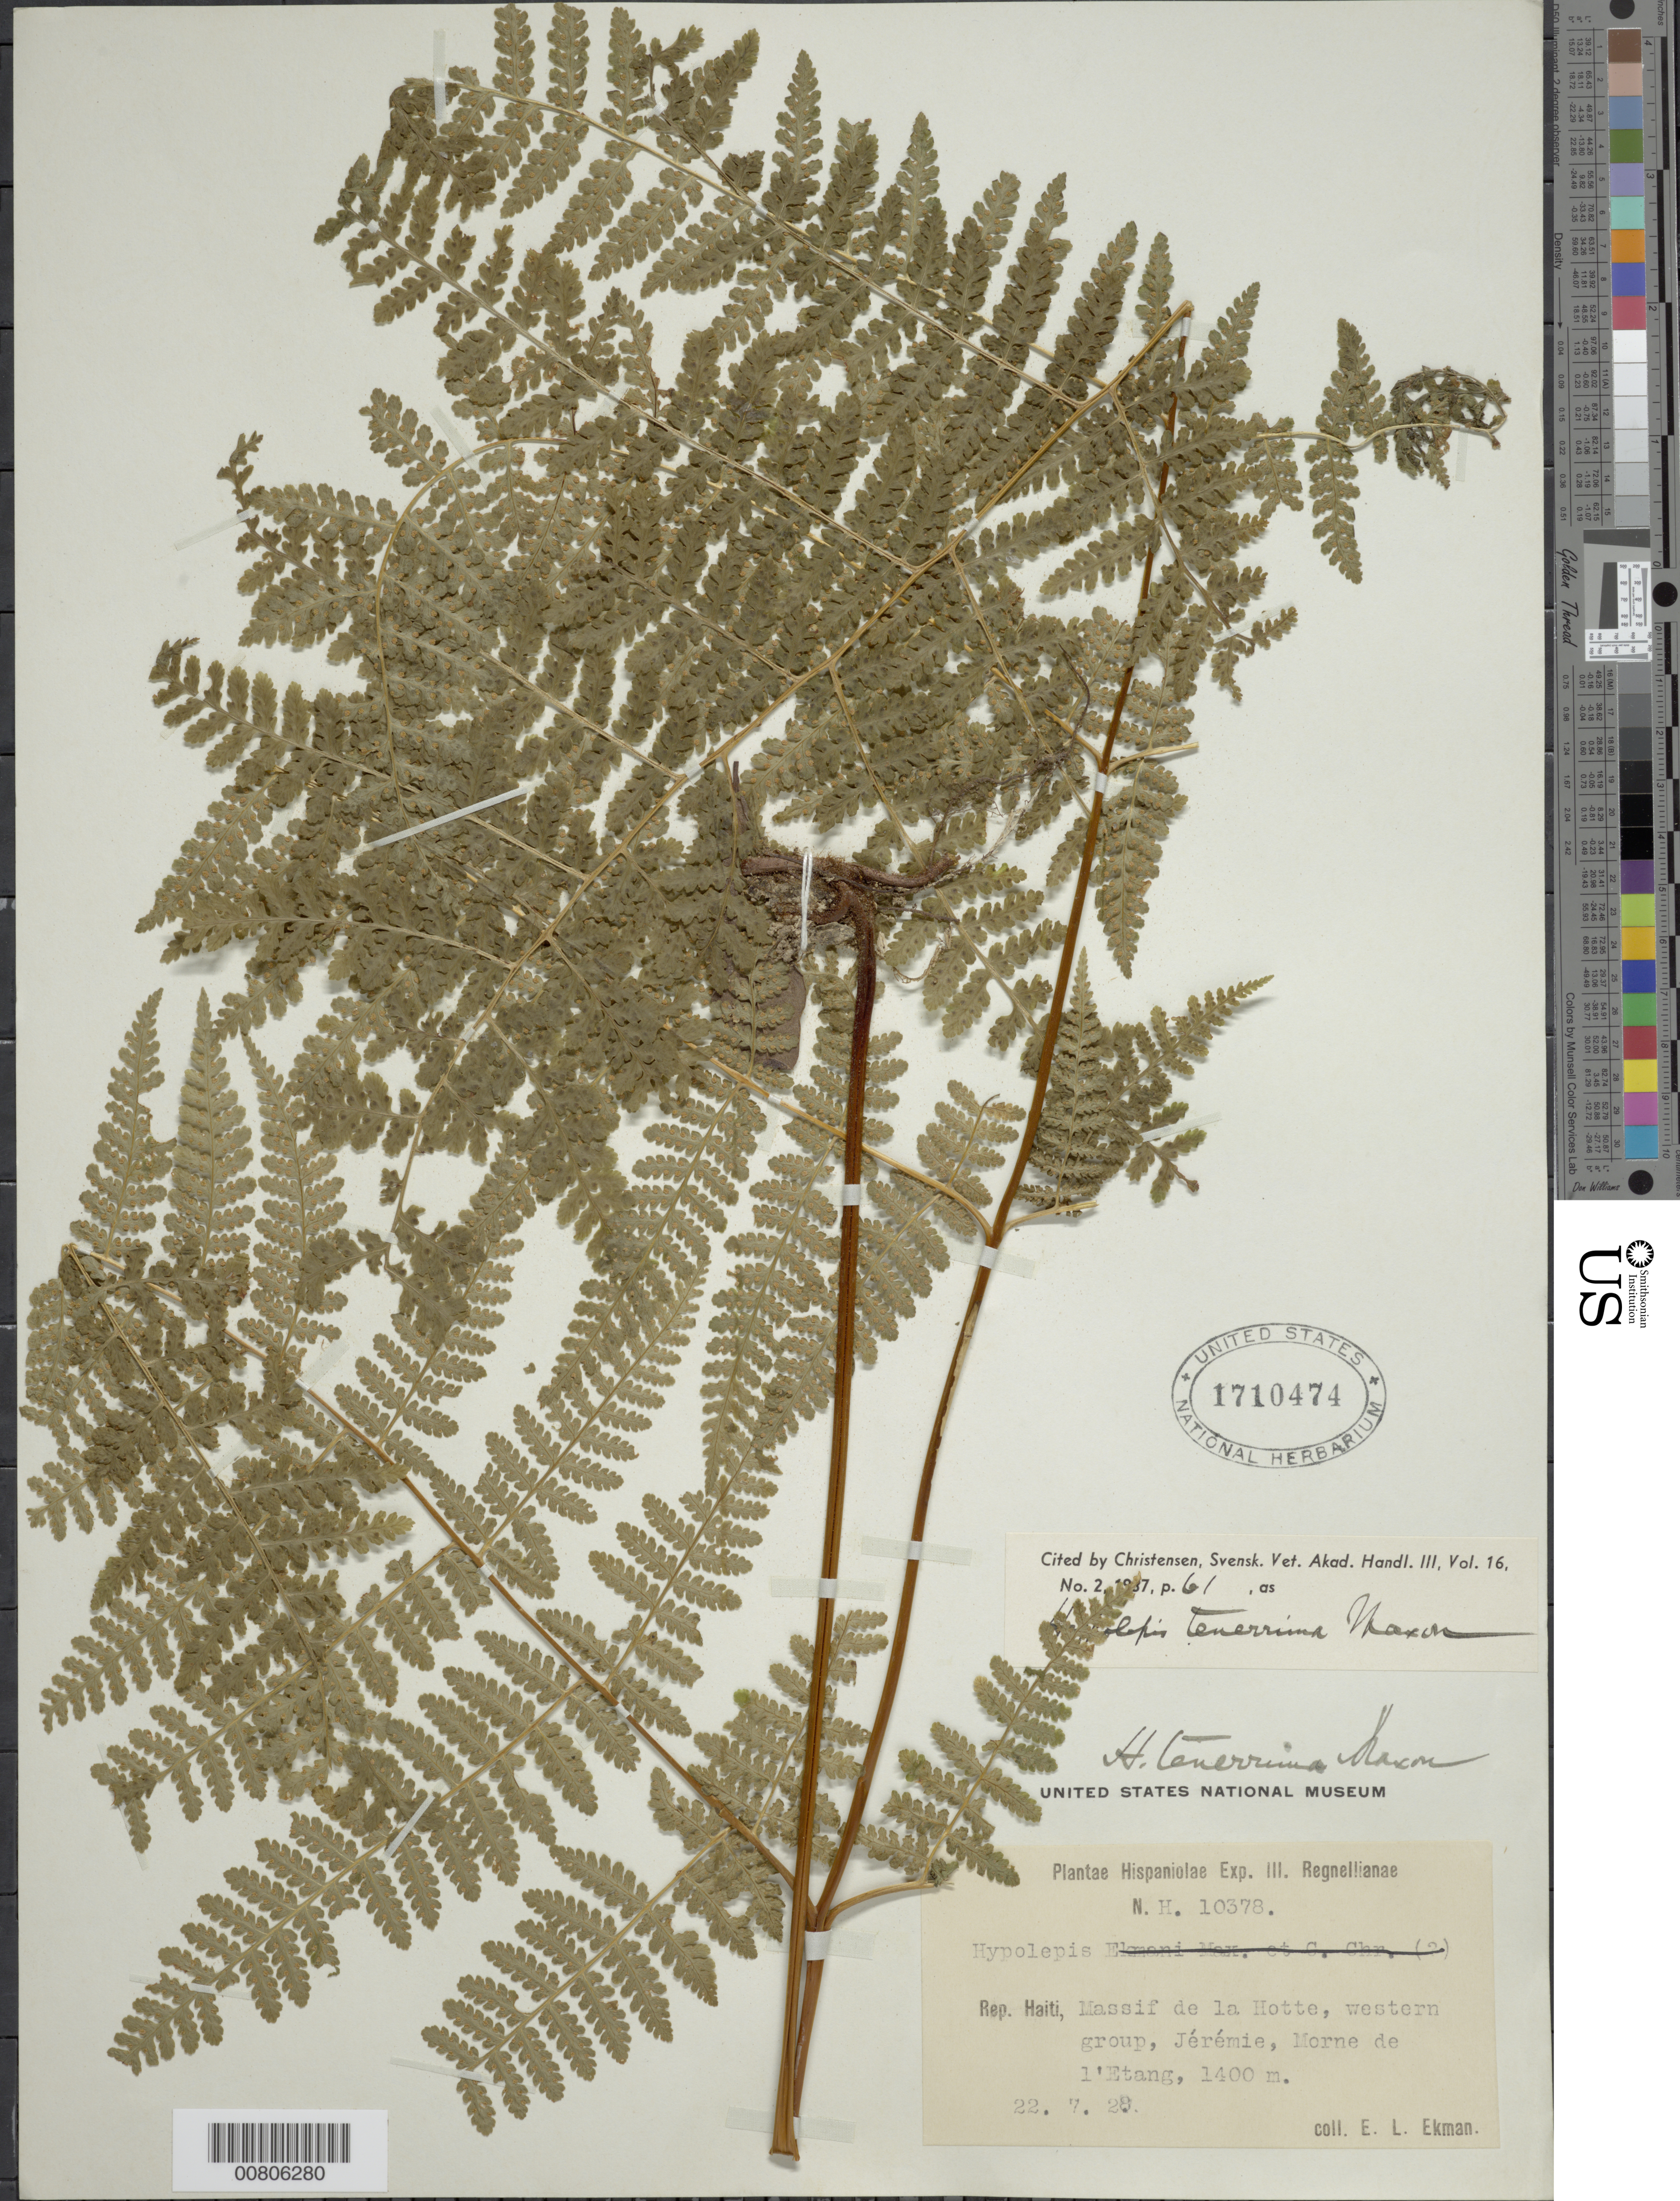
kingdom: Plantae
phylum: Tracheophyta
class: Polypodiopsida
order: Polypodiales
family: Dennstaedtiaceae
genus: Hypolepis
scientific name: Hypolepis tenerrima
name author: Maxon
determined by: Christensen, C. F. A.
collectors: E. L. Ekman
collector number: H 10378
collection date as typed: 22 Jul 1928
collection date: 1928-07-22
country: Haiti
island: Hispaniola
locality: Massif de la Hotte, western group, Jérémie, Morne de l'Etang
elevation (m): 1400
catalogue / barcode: US 1710474